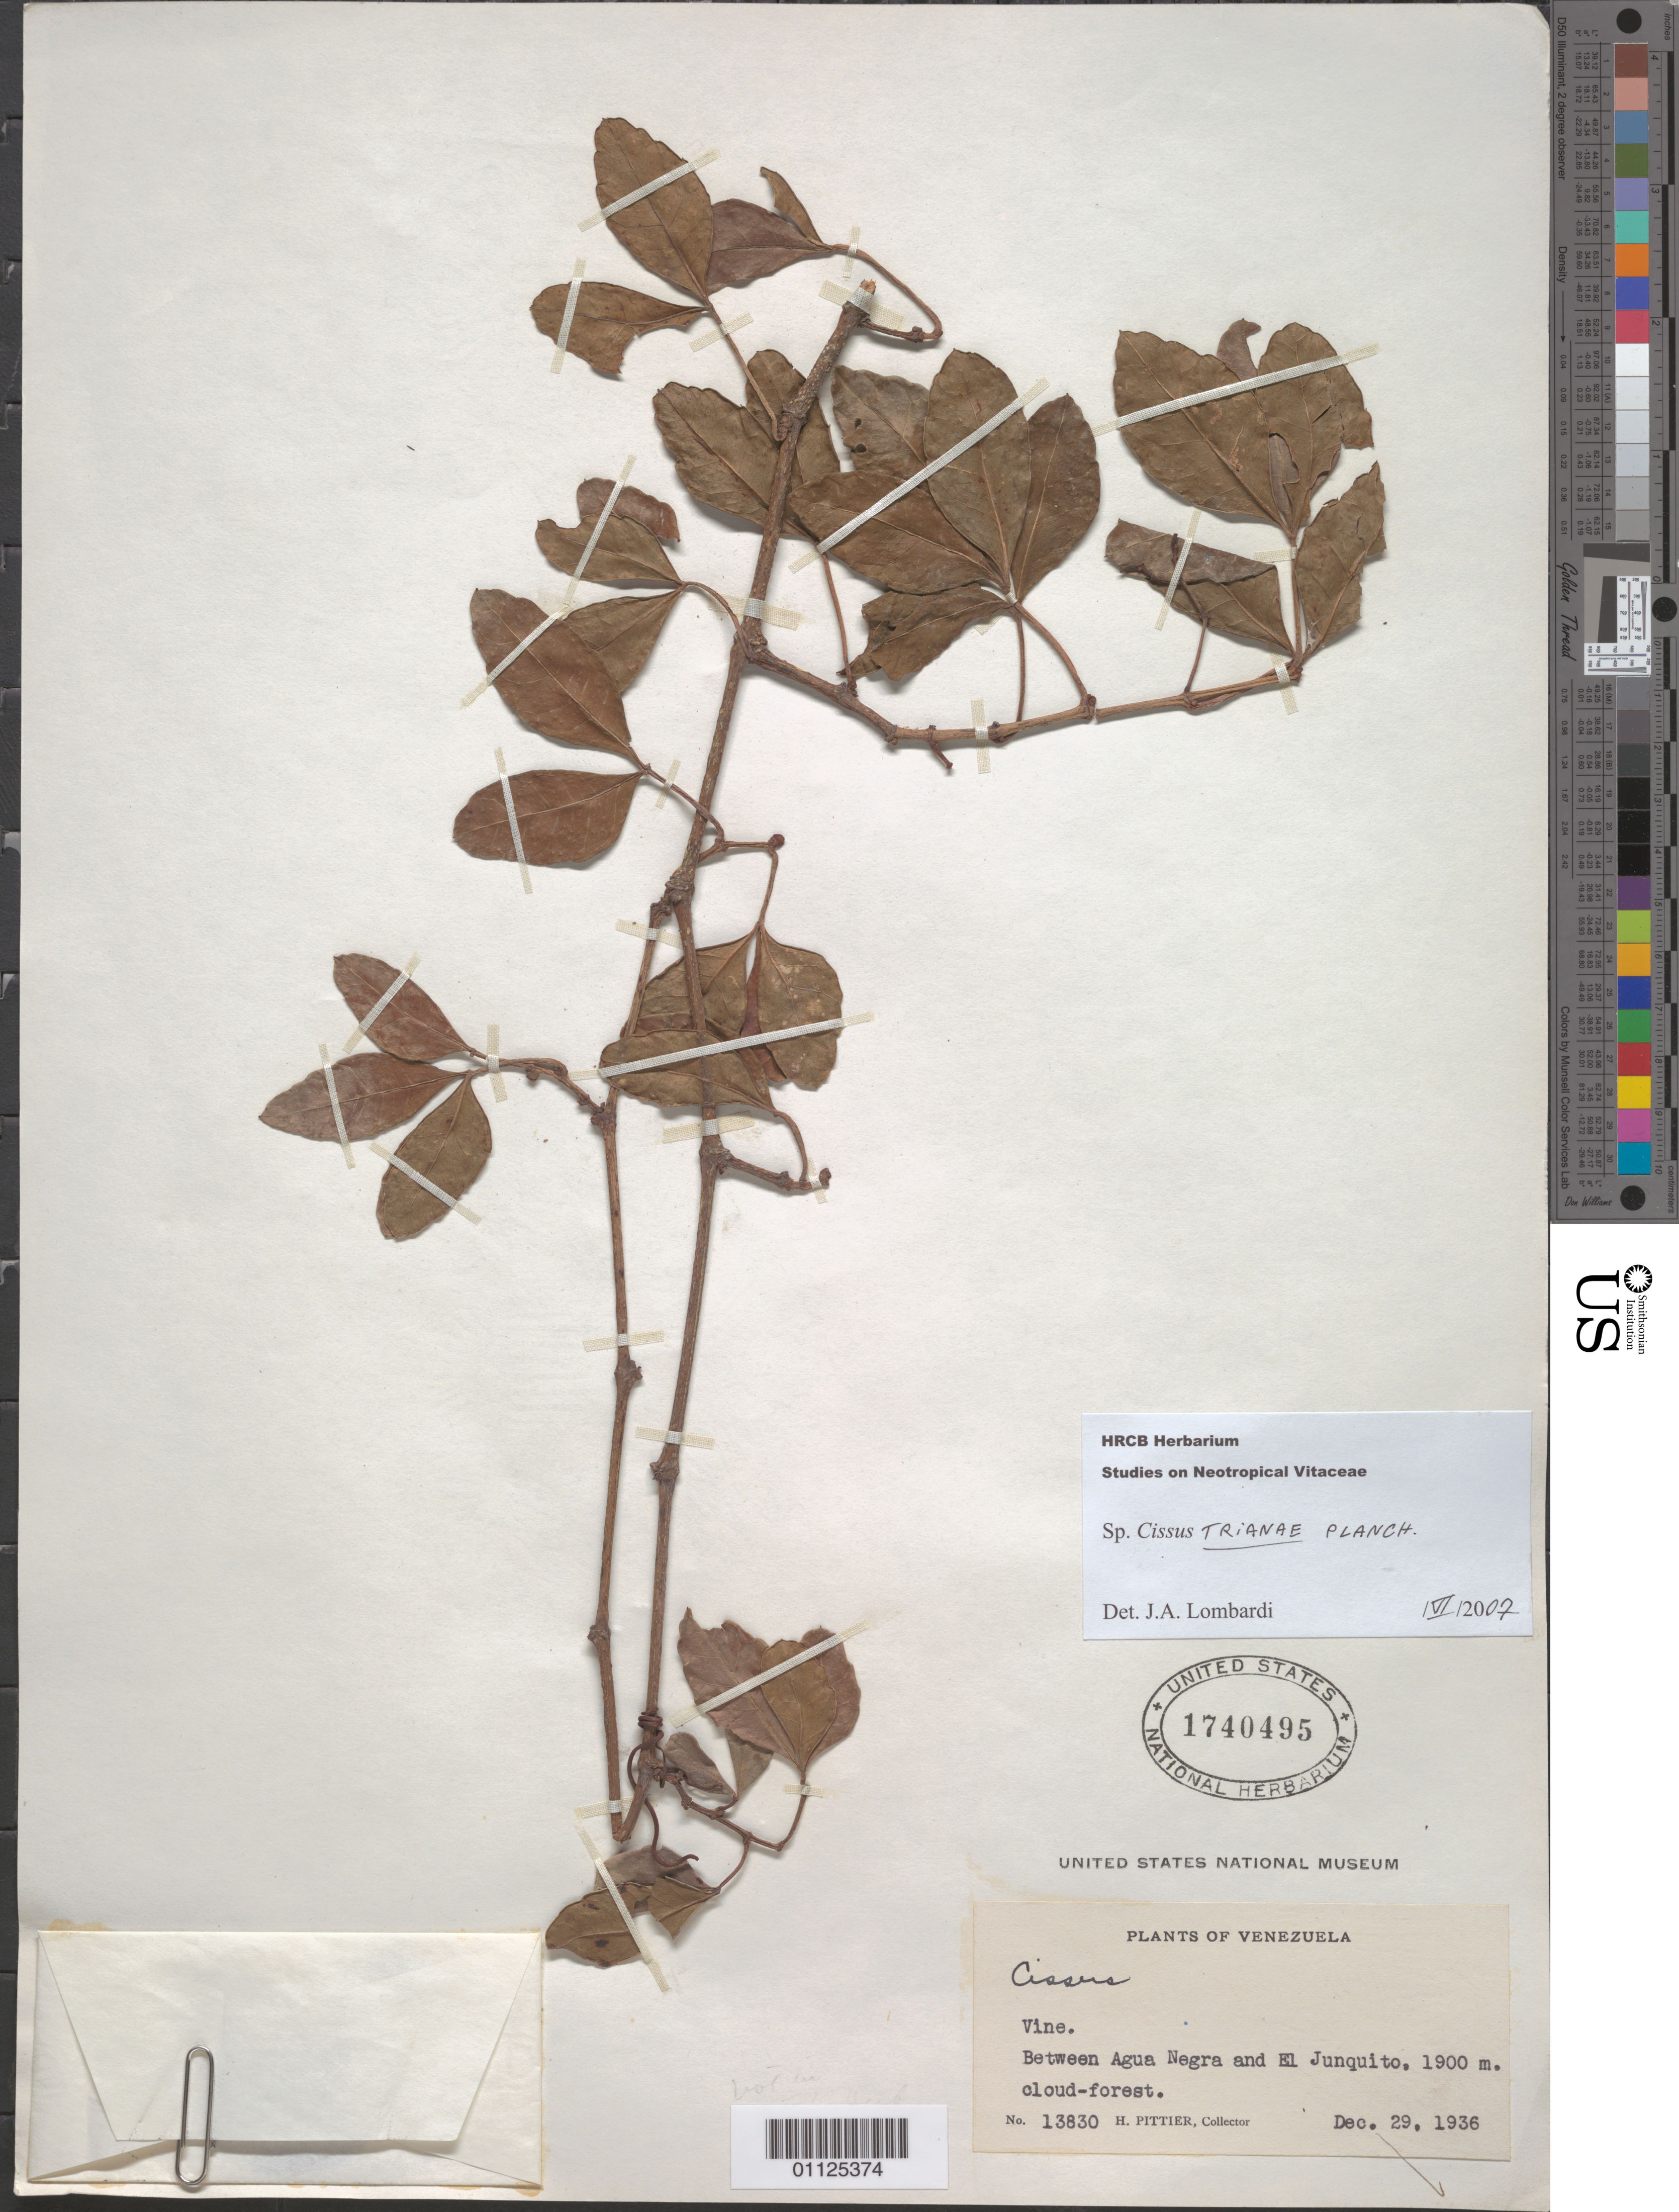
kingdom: Plantae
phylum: Tracheophyta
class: Magnoliopsida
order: Vitales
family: Vitaceae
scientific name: Apocissus trianae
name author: (Planch.) Jackes & Trias-Blasi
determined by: Wen, Jun, (BOT), Smithsonian Institution - National Museum of Natural History (UNITED STATES)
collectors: H. F. Pittier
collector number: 13830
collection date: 1936-12-29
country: Venezuela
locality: Between Agua Negra and El Junquito.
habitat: Vine. Cloud-forest.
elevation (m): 1900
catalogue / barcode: US 1740495